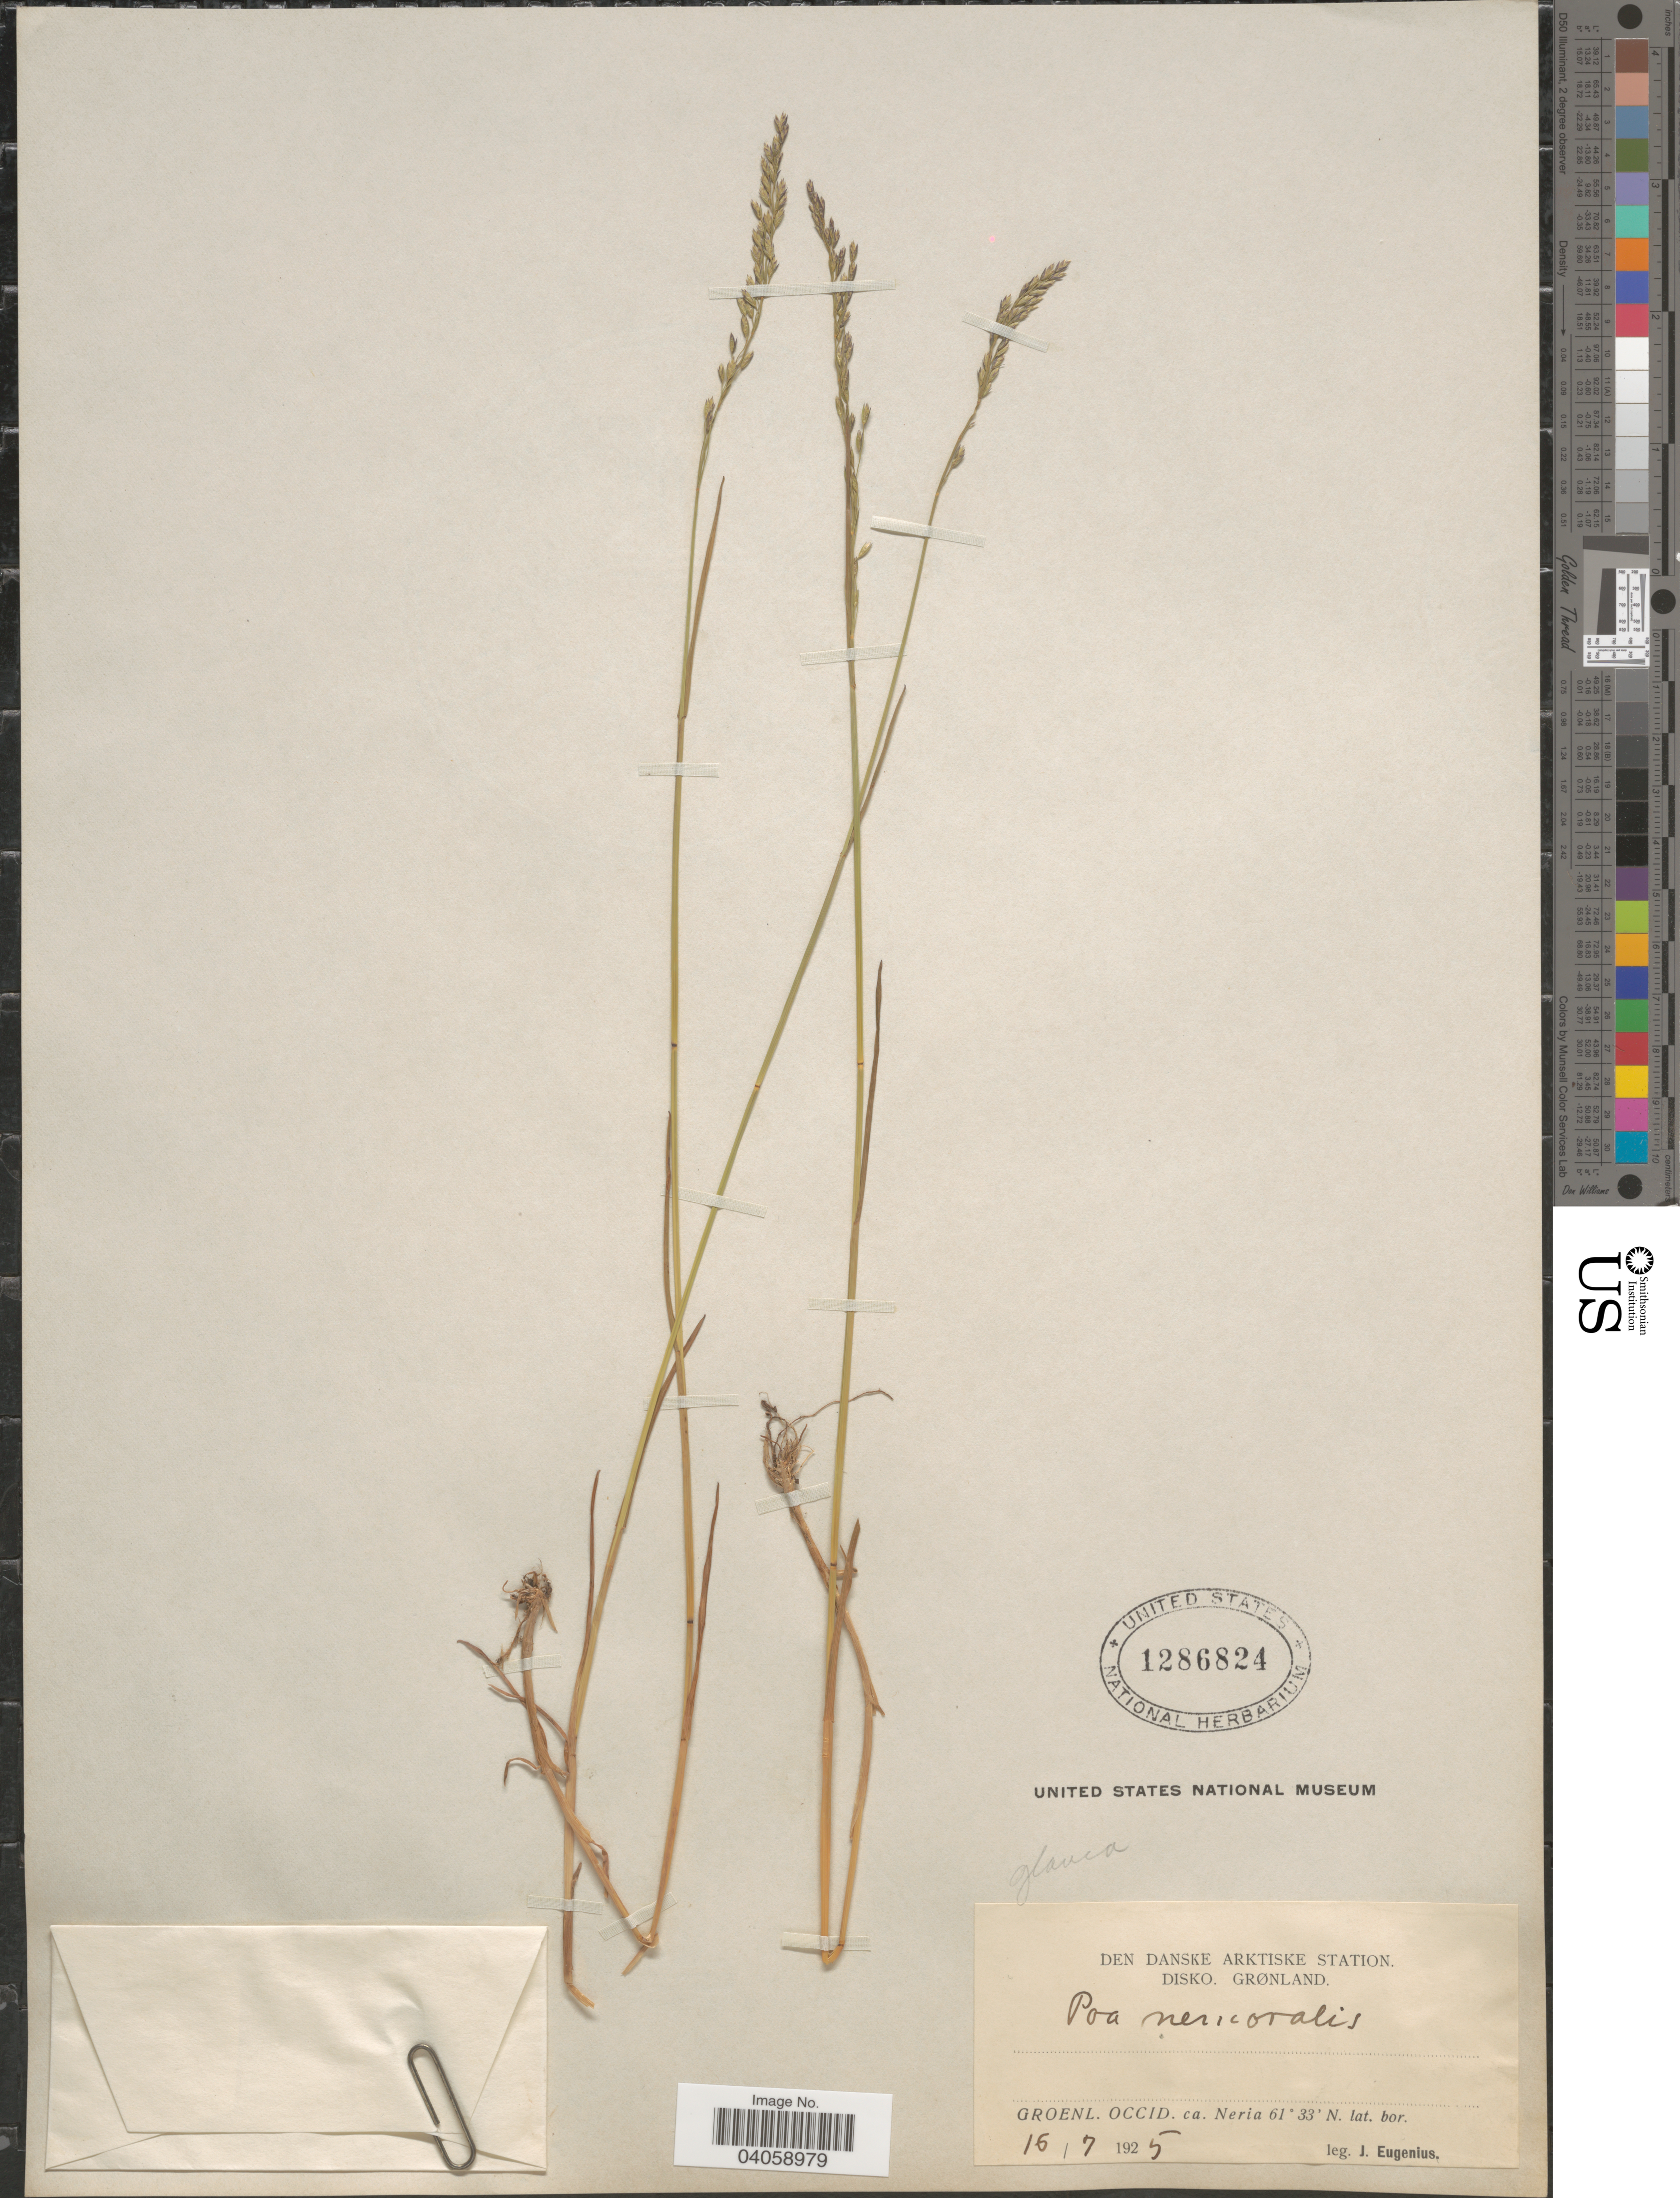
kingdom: Plantae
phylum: Tracheophyta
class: Liliopsida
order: Poales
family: Poaceae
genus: Poa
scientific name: Poa glauca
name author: Vahl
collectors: J. Eugenius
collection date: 1925-07-16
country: Greenland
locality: Den Danske Arktiske Station. Disko. Grønland. Groenl. Occid. ca. Neria.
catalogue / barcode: US 1286824